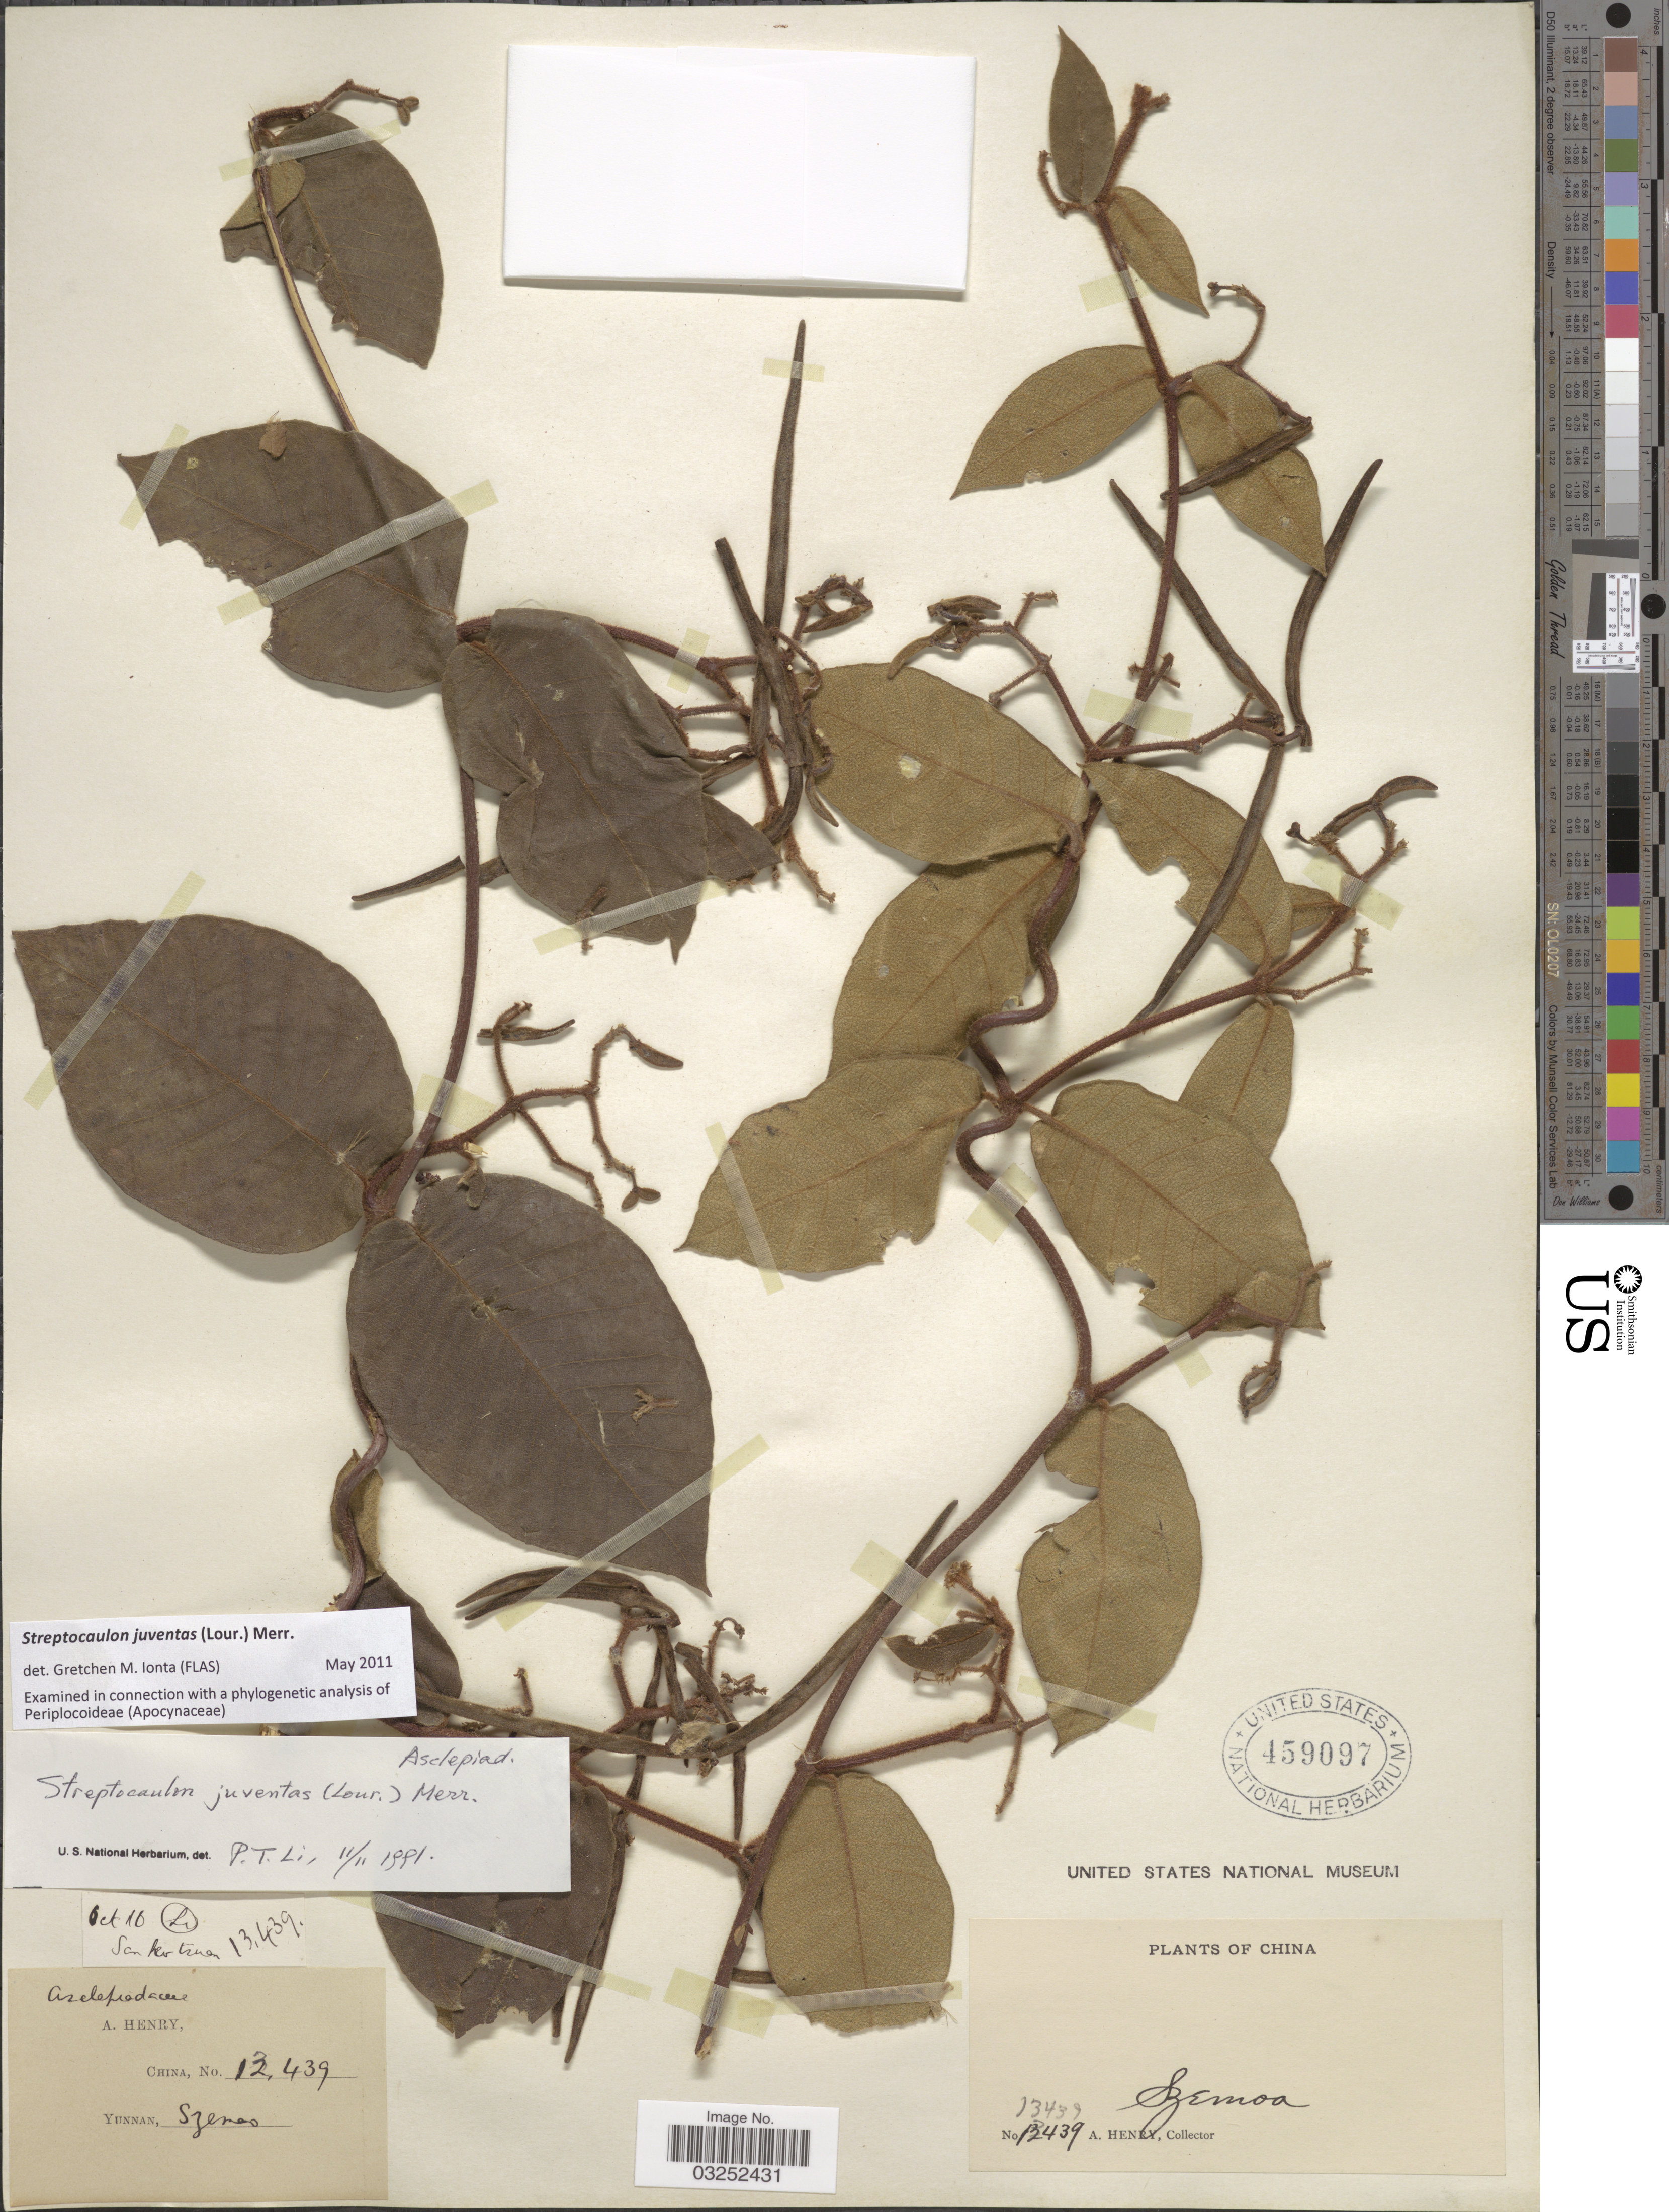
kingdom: Plantae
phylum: Tracheophyta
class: Magnoliopsida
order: Gentianales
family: Apocynaceae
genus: Streptocaulon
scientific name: Streptocaulon juventas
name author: (Lour.) Merr.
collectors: A. Henry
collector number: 13439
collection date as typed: Transcribed d/m/y: /10/10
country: China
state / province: Yunnan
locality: Szemoa. San Ker tsuen. Li.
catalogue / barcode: US 459097